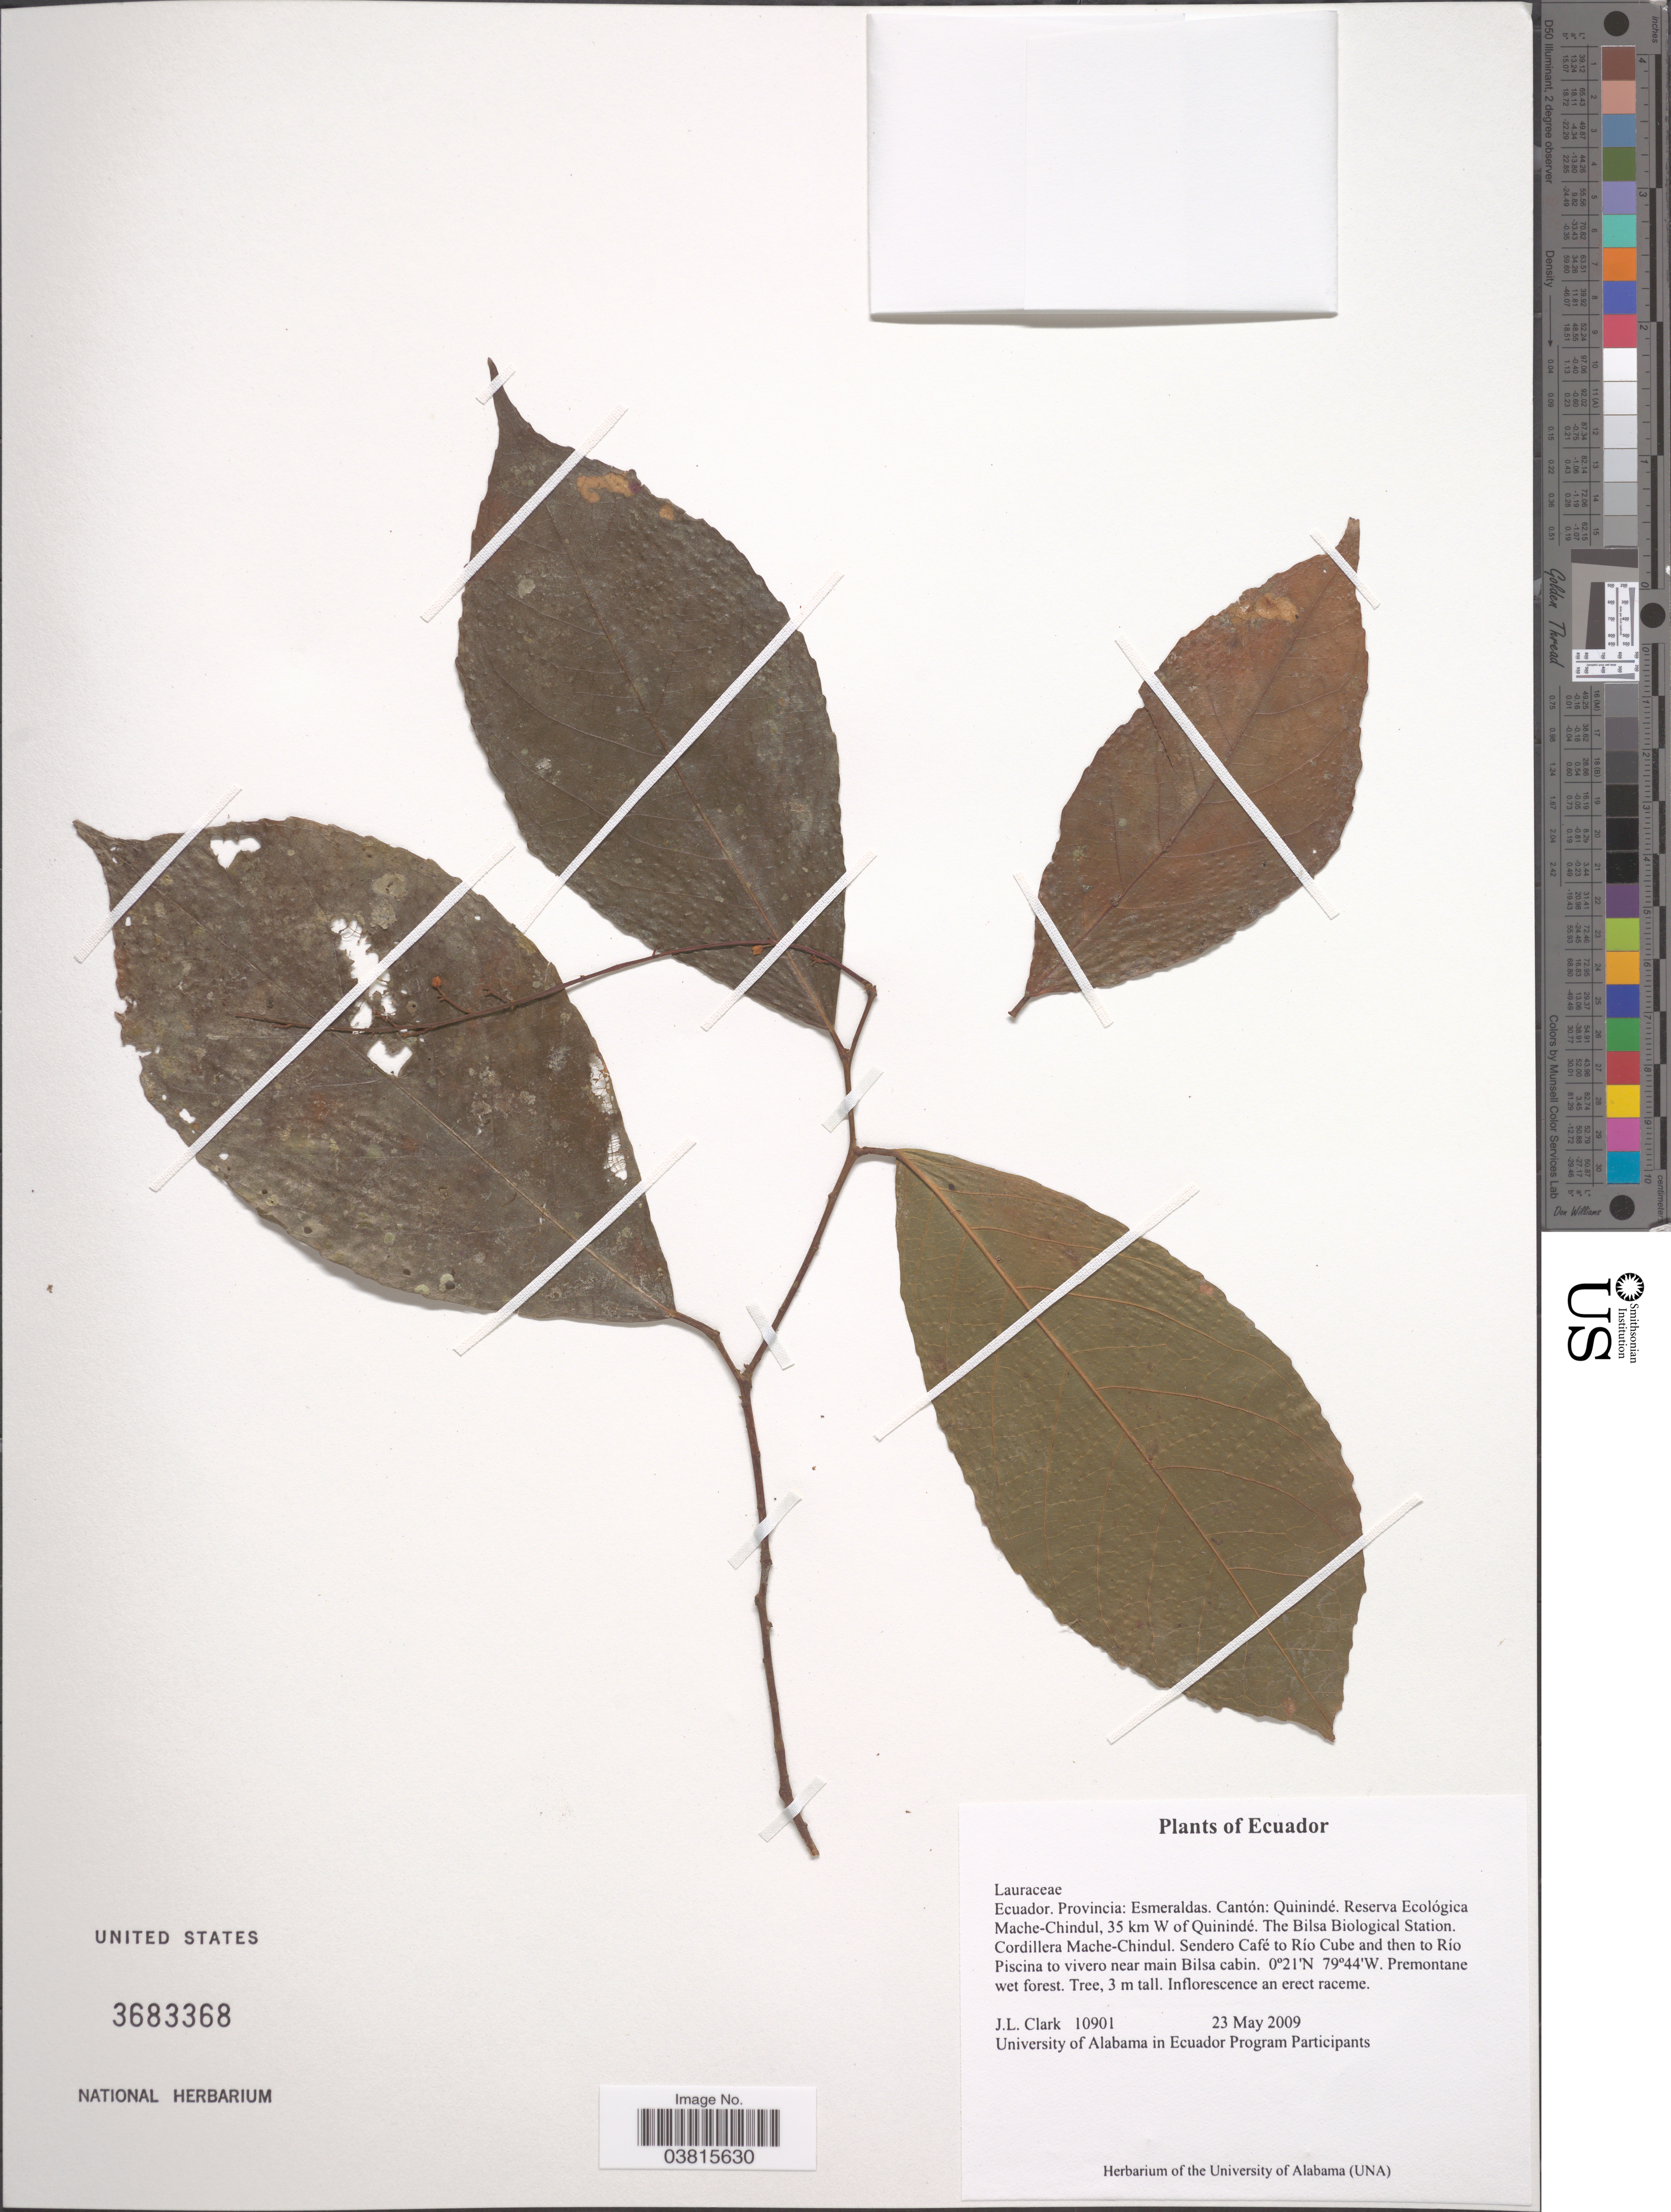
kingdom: Plantae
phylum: Tracheophyta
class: Magnoliopsida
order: Laurales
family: Lauraceae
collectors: J. L. Clark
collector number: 10901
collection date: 2009-05-23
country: Ecuador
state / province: Esmeraldas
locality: Cantón: Quinindé. Reserva Ecológica Mache-Chindul, 35 km W of Quinindé. The Bilsa Biological Station. Cordillera Mache-Chindul. Sendero Café to Río Cube and then to Río Piscina to vivero near main Bilsa cabin.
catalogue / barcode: US 3683368